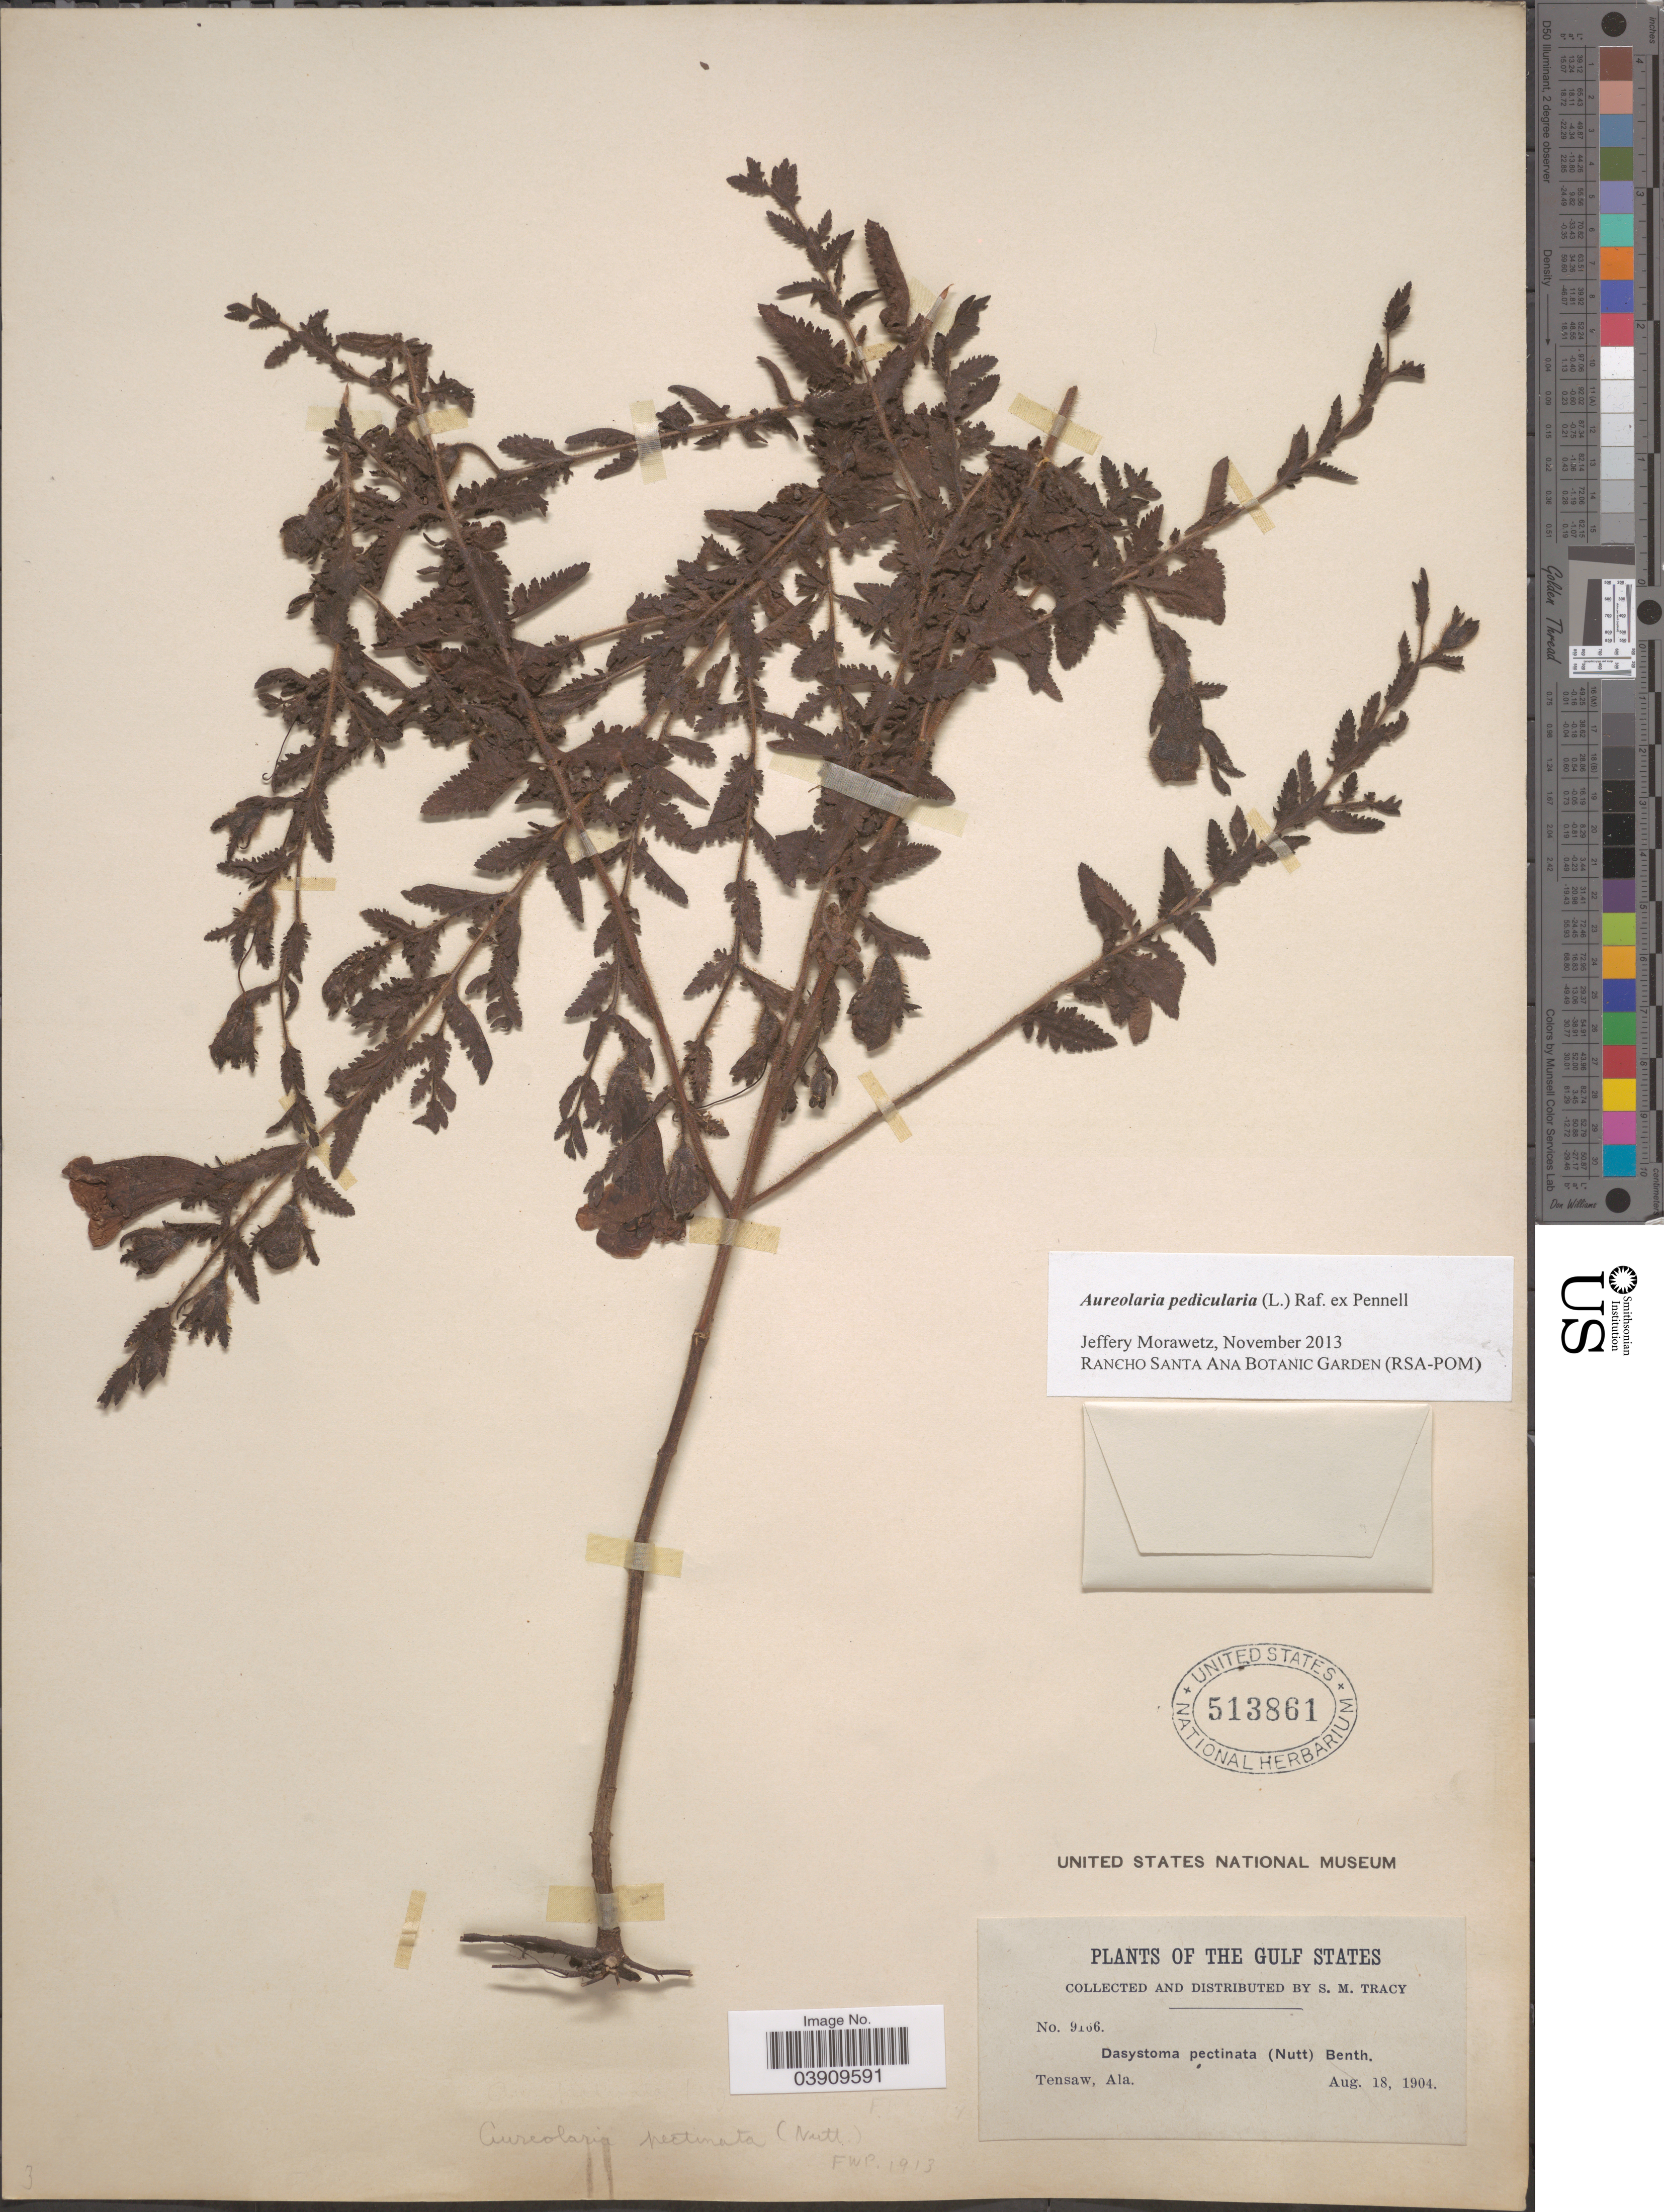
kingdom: Plantae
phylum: Tracheophyta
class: Magnoliopsida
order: Lamiales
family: Orobanchaceae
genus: Aureolaria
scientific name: Aureolaria pedicularia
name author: (L.) Raf. ex Farw.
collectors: S. M. Tracy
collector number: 9166*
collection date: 1904-08-18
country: United States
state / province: Alabama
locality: The Gulf States. Tensaw.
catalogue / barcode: US 513861